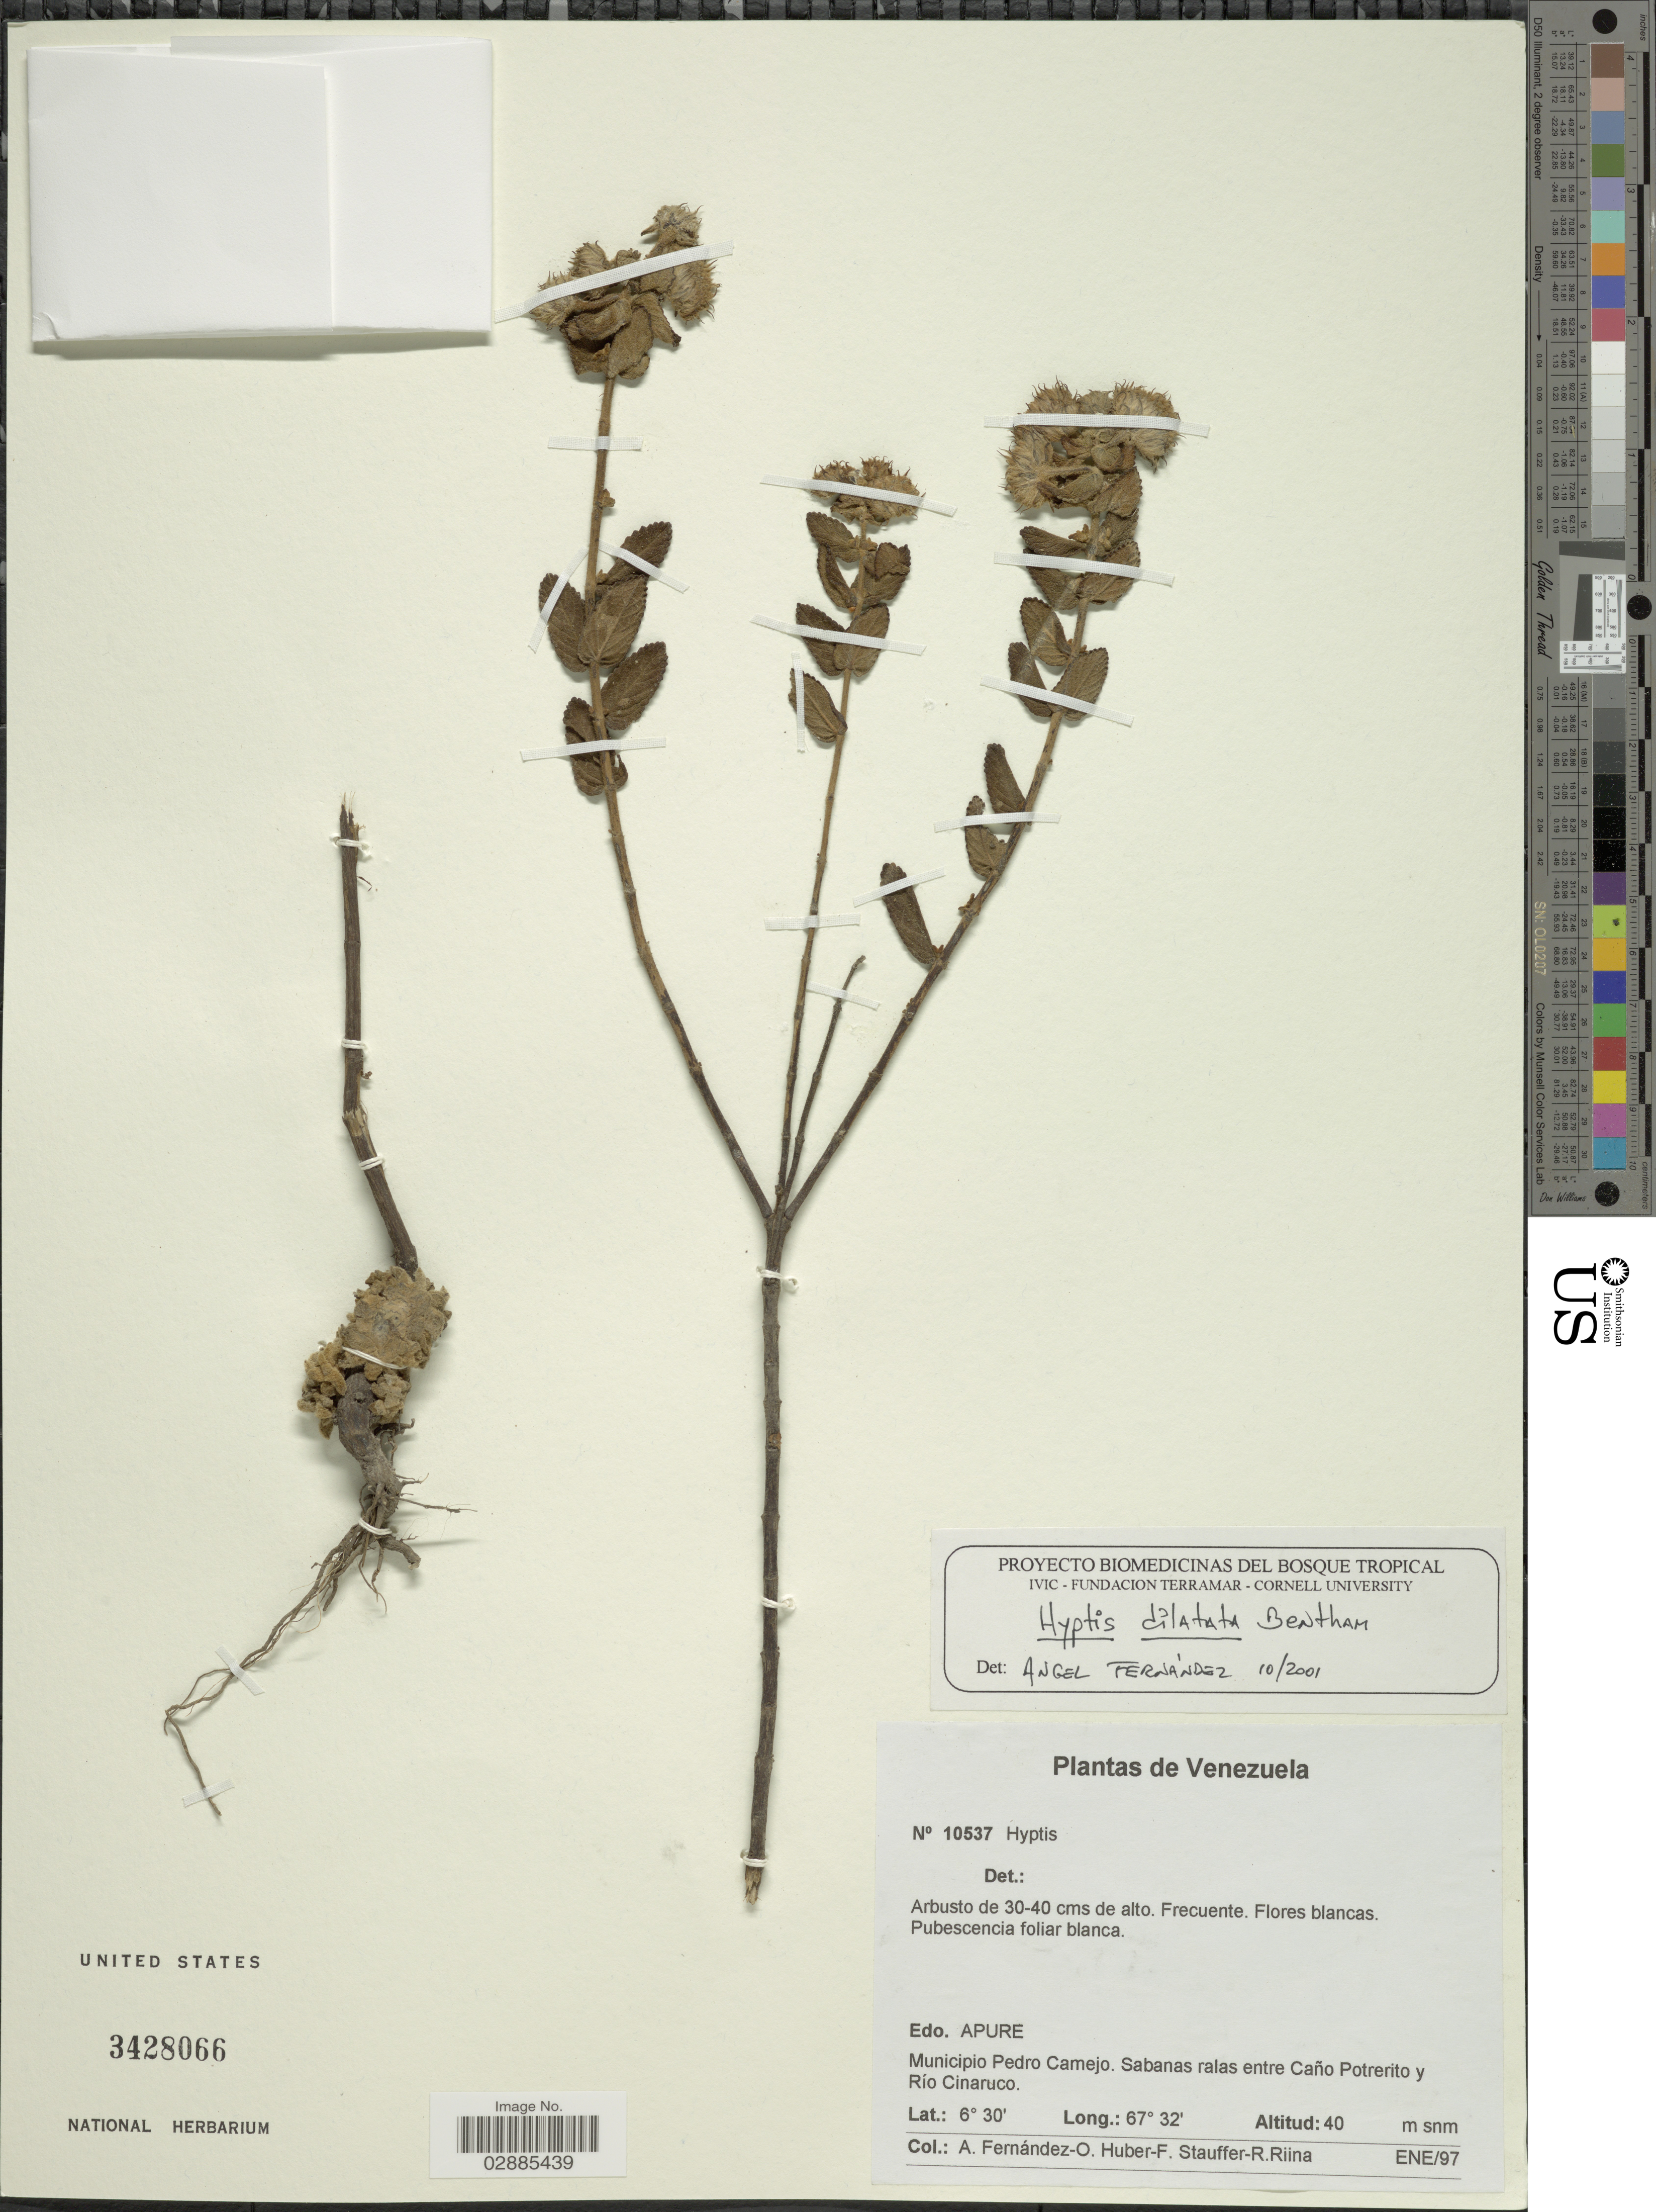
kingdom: Plantae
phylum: Tracheophyta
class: Magnoliopsida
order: Lamiales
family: Lamiaceae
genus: Hyptis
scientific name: Hyptis dilatata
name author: Benth.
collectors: A. Fernández, O. Huber, F. W. Stauffer & R. Riina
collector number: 10537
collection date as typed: Transcribed d/m/y: /1/97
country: Venezuela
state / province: Apure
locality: Municipio Pedro Camejo. Sabanas ralas entre Caño Potrerito y Río Cinaruco.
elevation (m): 40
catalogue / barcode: US 3428066